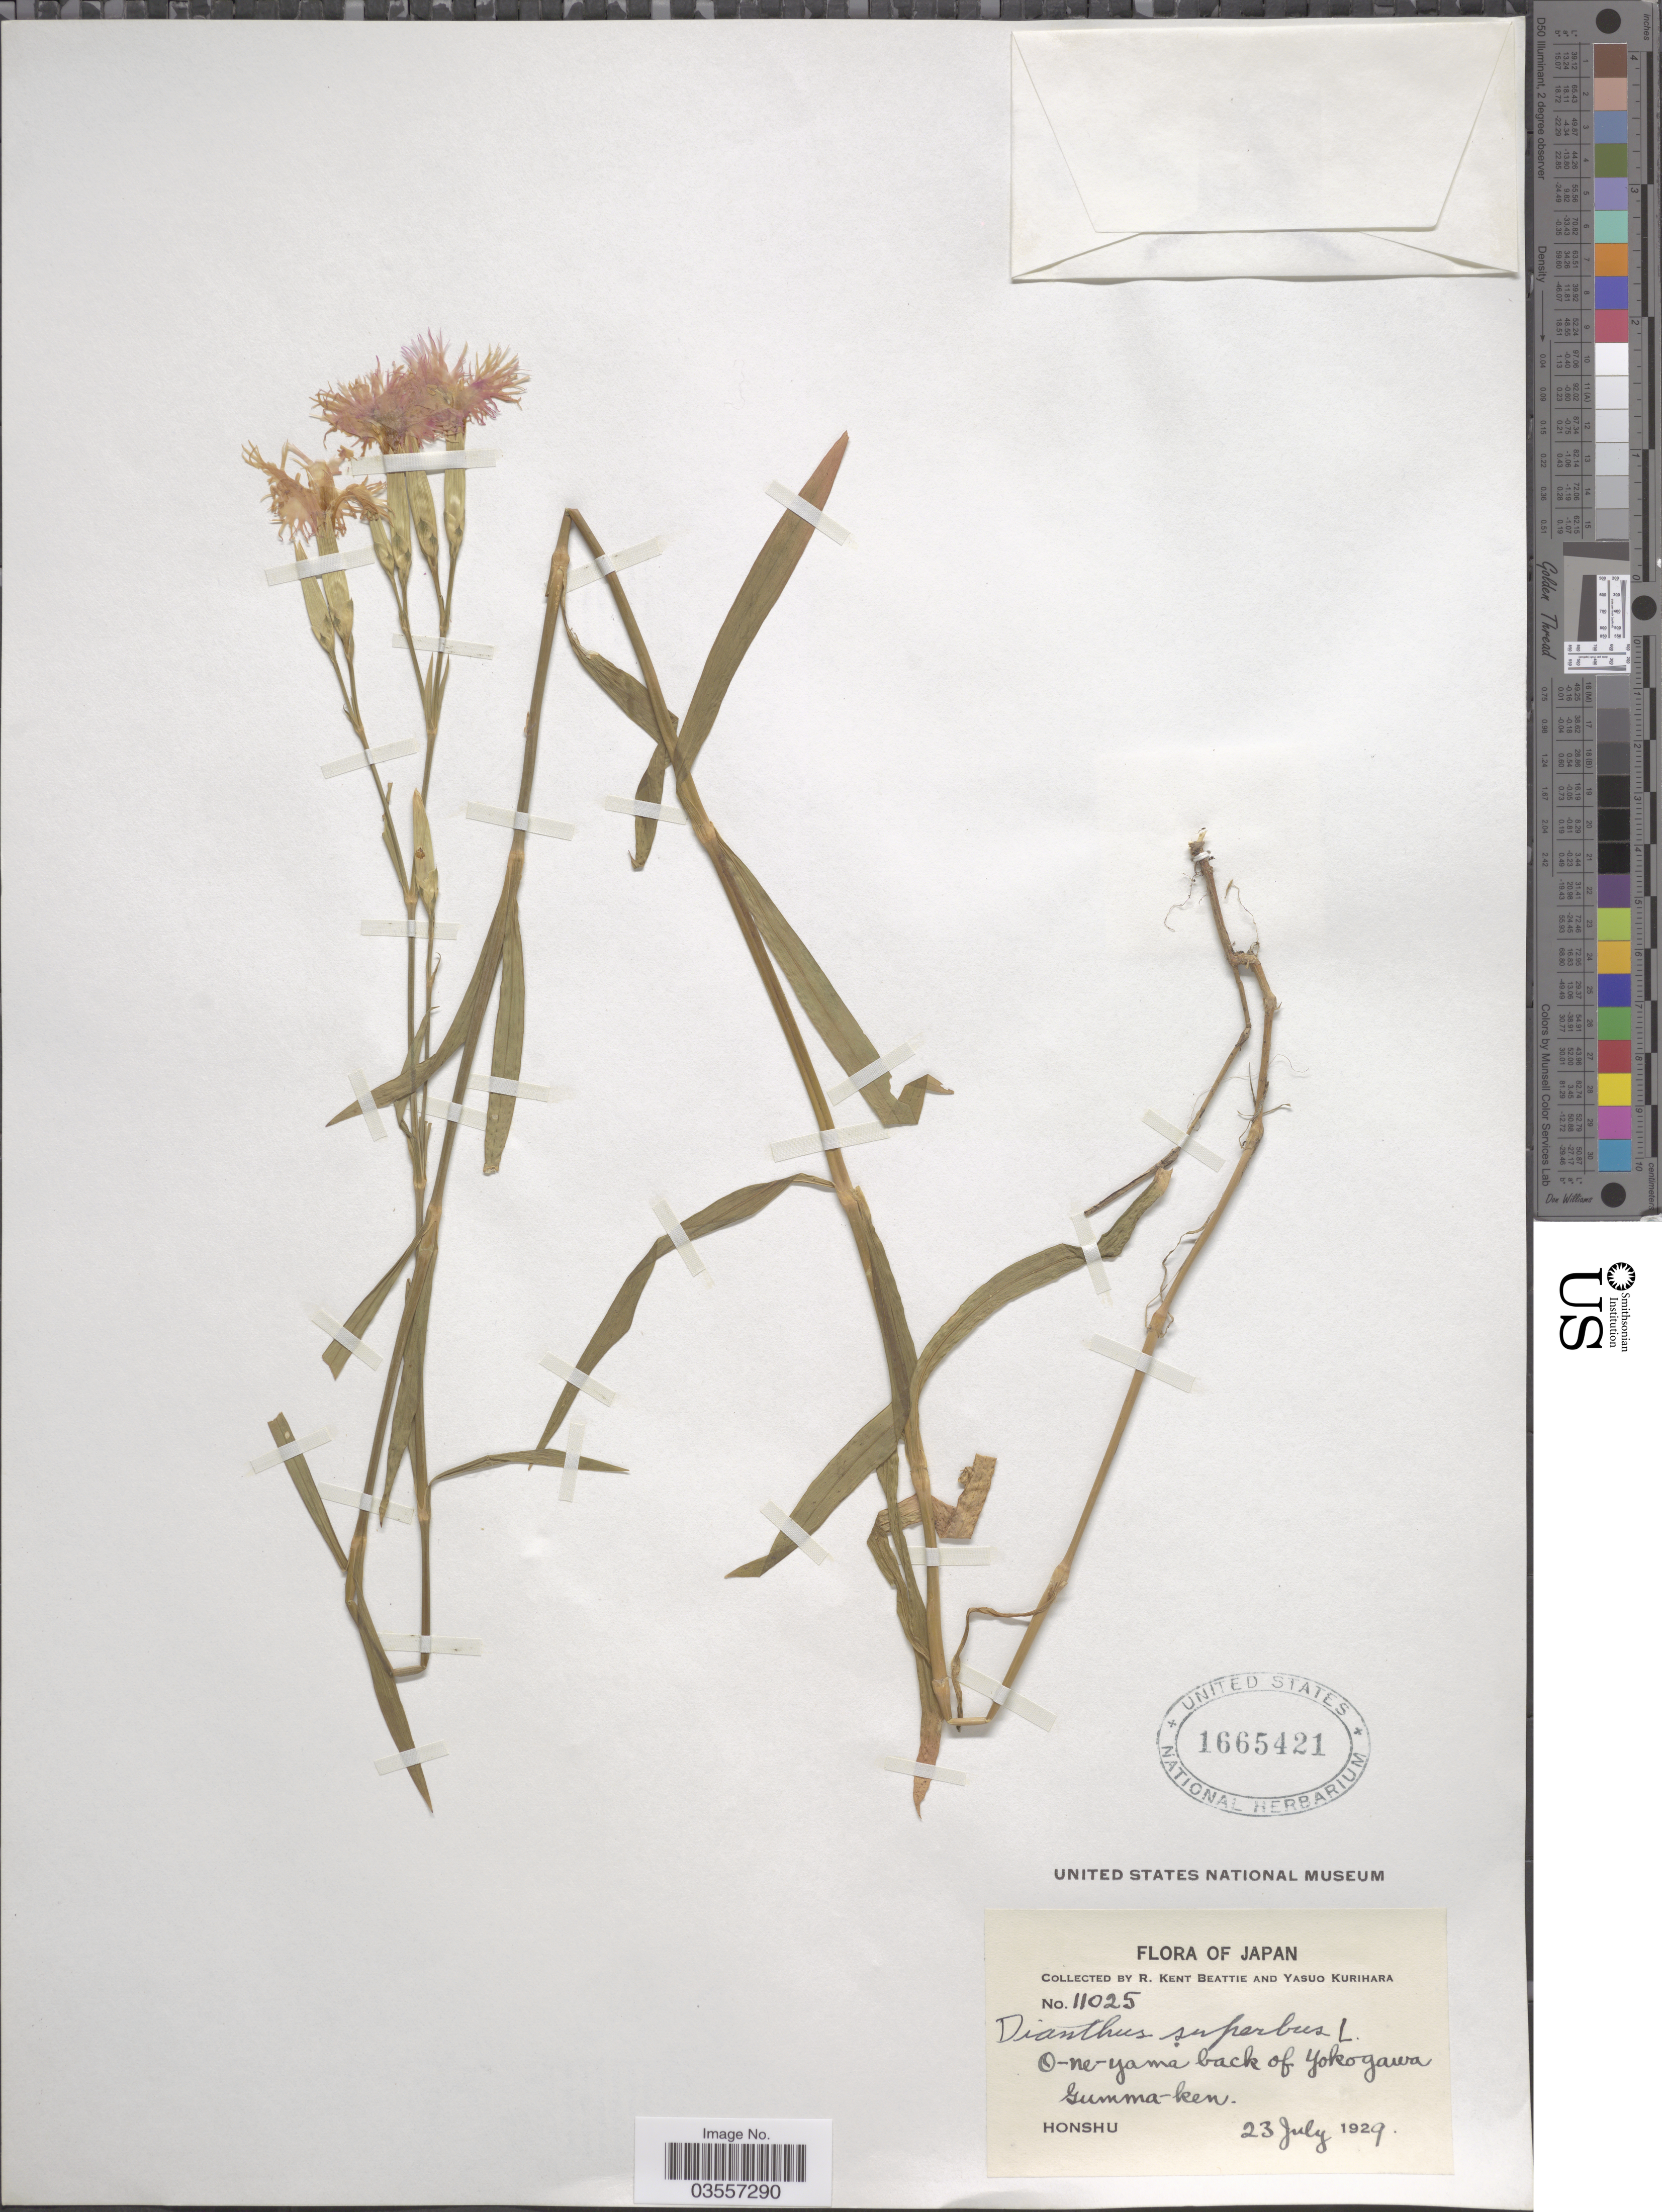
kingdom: Plantae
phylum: Tracheophyta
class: Magnoliopsida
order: Caryophyllales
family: Caryophyllaceae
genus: Dianthus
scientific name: Dianthus superbus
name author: L.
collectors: R. K. Beattie & Y. Kurihara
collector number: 11025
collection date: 1929-07-23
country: Japan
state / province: Gunma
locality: O-ne-yama back of Yokogawa. Gunma-ken.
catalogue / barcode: US 1665421